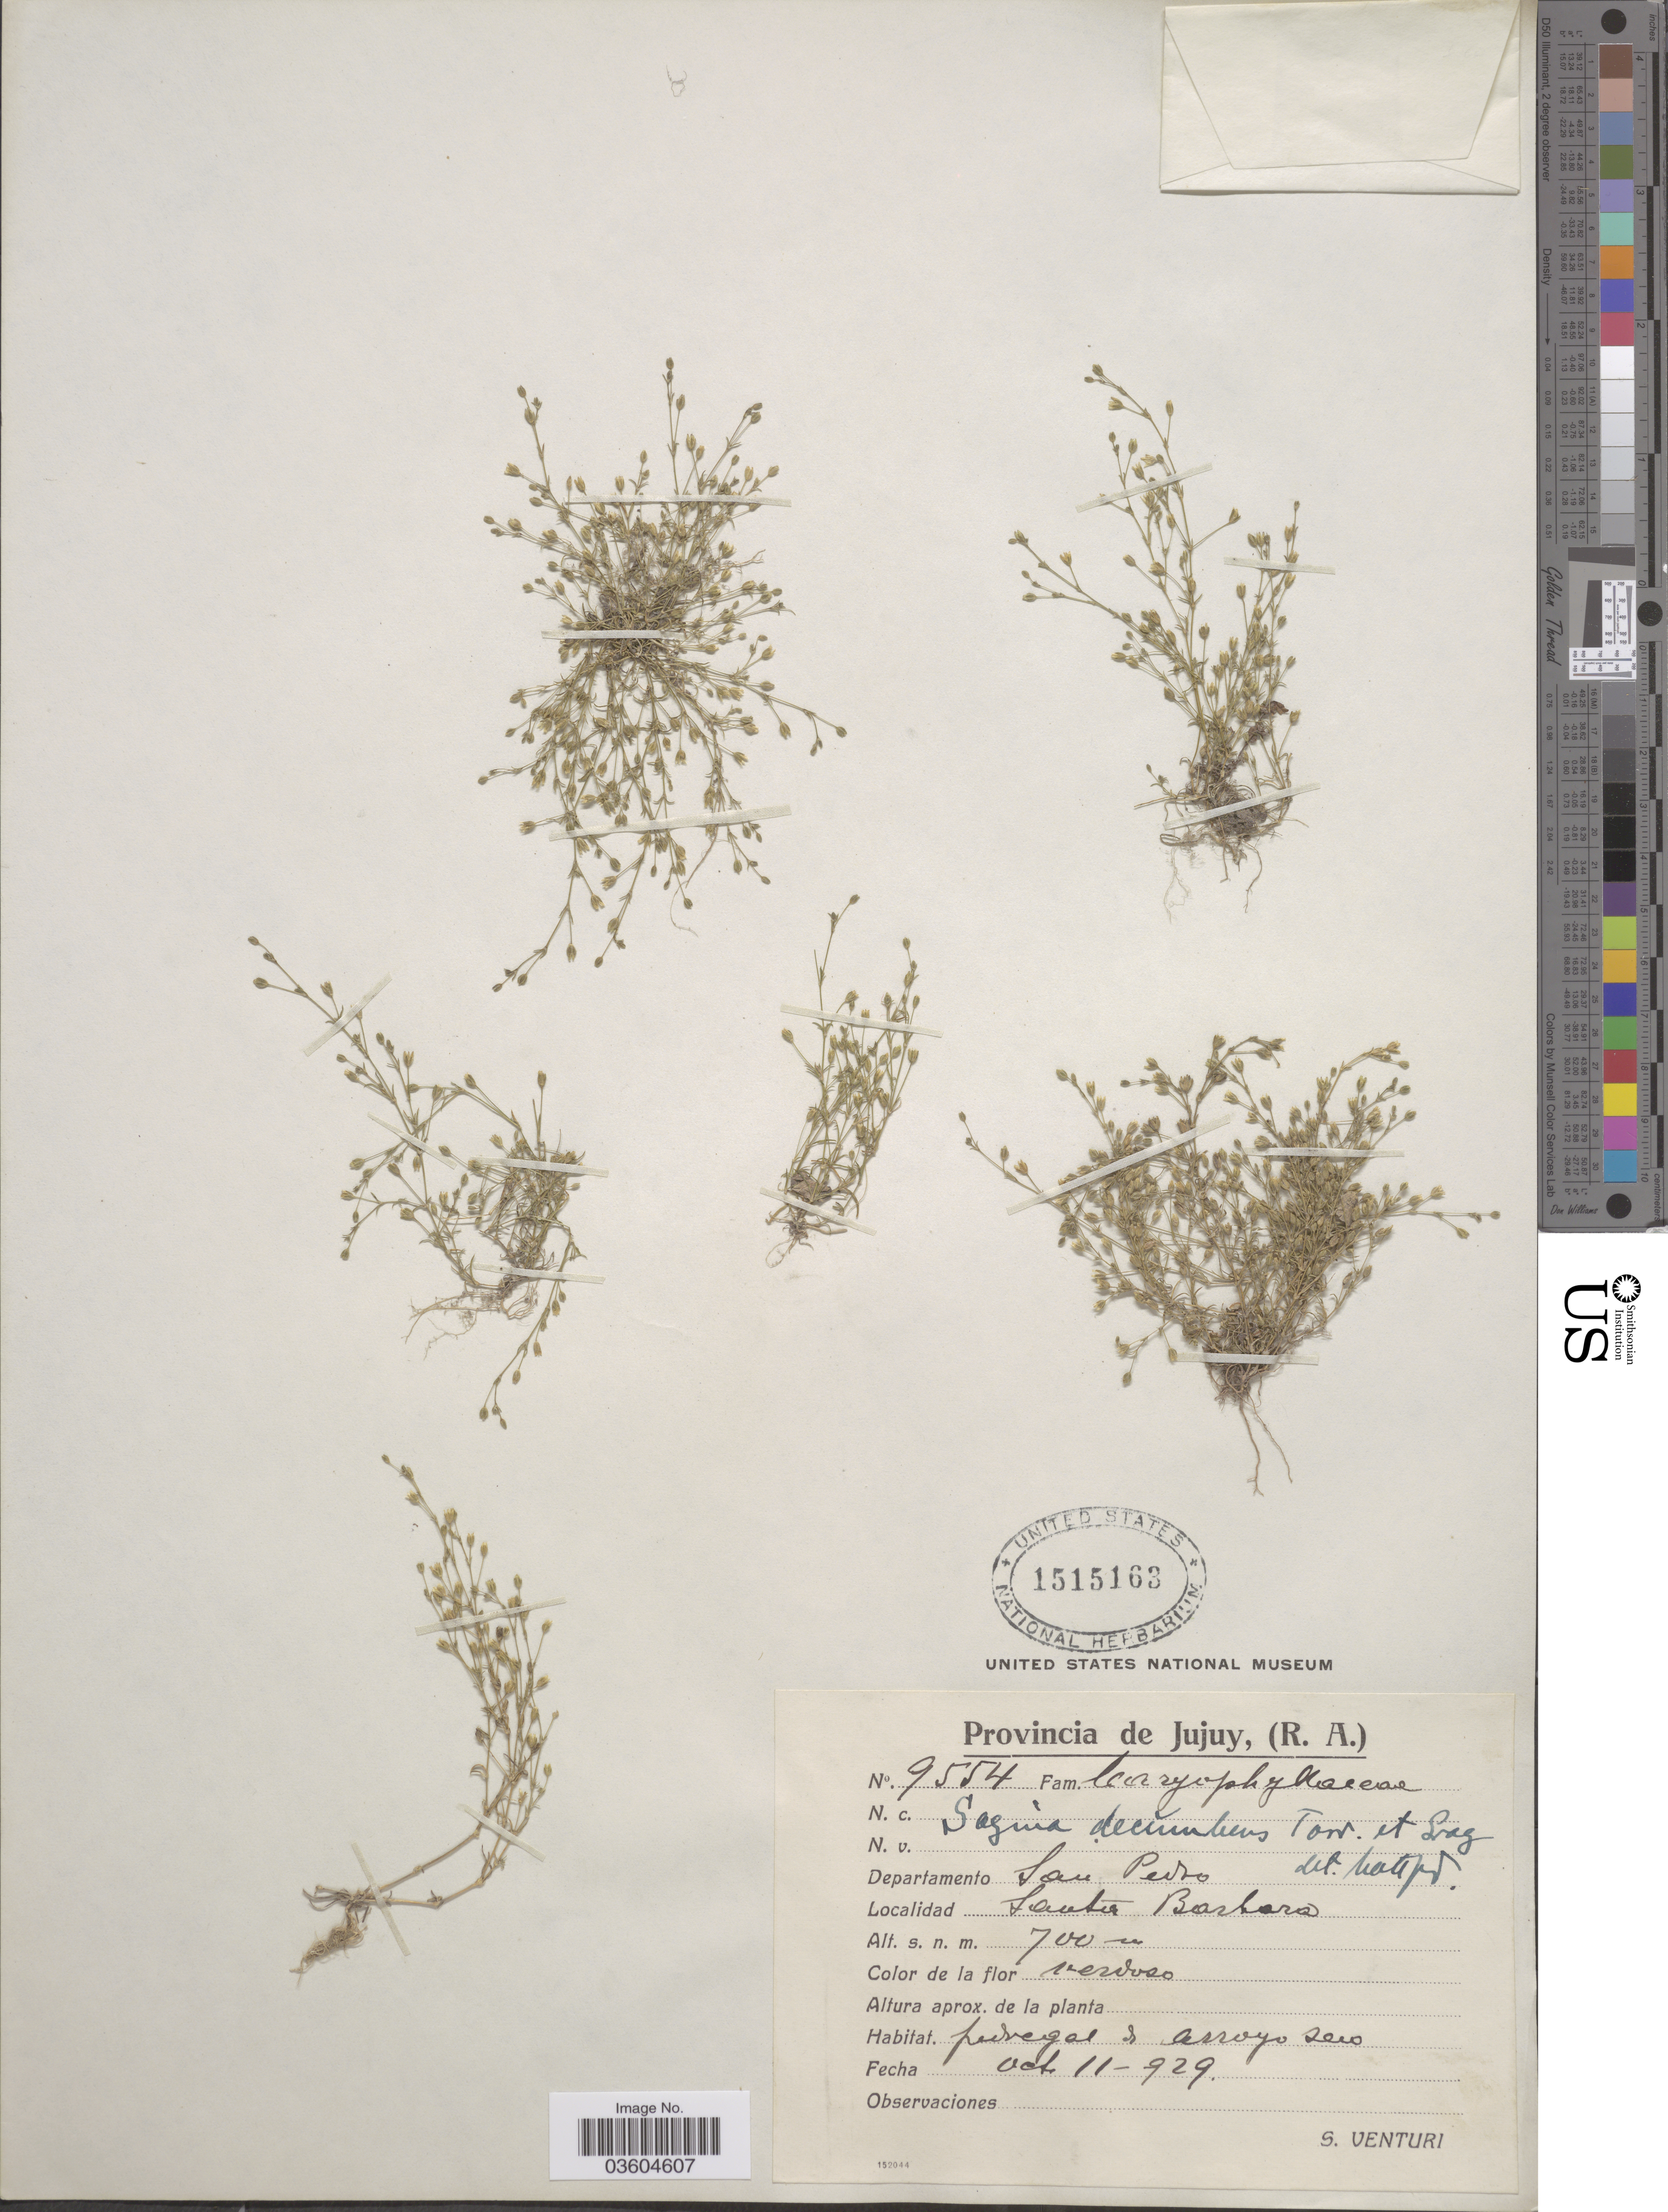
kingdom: Plantae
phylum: Tracheophyta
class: Magnoliopsida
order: Caryophyllales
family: Caryophyllaceae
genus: Sagina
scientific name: Sagina decumbens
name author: (Elliott) Torr. & A. Gray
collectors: S. Venturi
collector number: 9554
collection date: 1929-10-11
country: Argentina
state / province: Jujuy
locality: Departamento San Pedro. Santa Barbara.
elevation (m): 700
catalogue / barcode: US 1515163